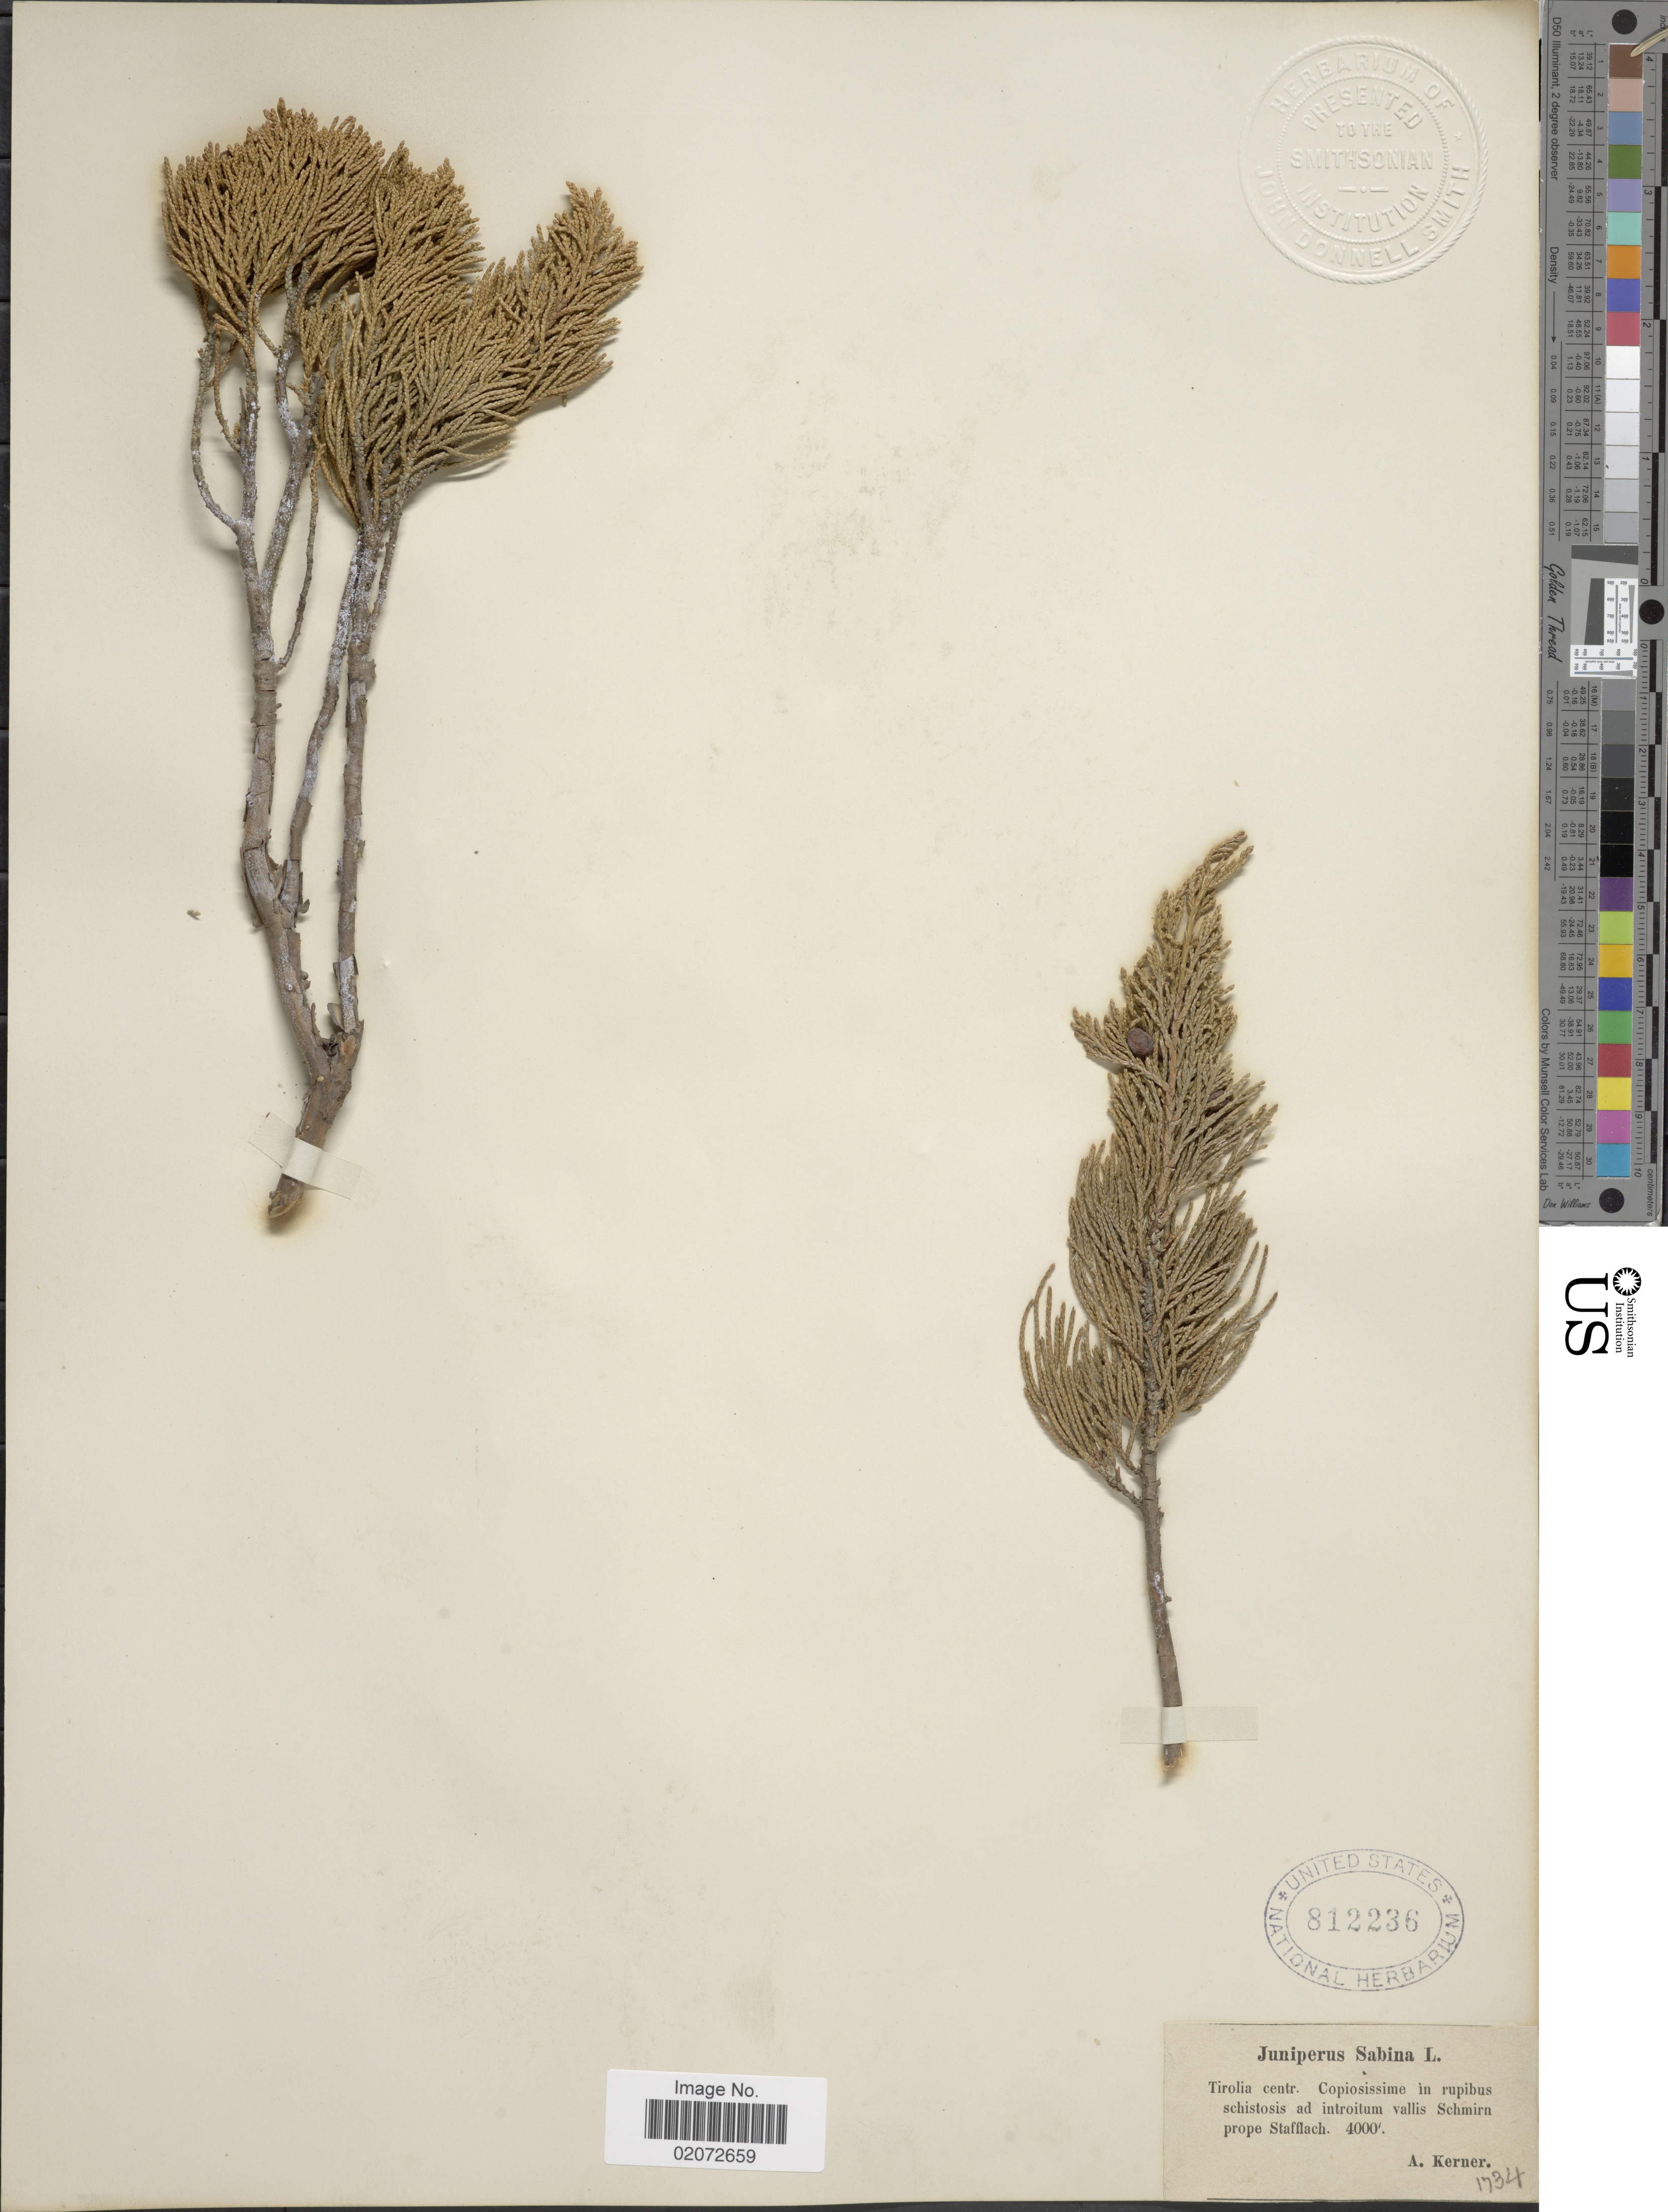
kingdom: Plantae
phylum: Tracheophyta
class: Pinopsida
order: Pinales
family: Cupressaceae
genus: Juniperus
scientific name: Juniperus sabina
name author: L.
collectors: A. Kerner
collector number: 1734?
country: Austria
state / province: Tirol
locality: Tirolia centr. Copiosissime in rupibus schistosis ad introitum vallis Schmirn prope Stafflach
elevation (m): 1219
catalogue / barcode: US 812236